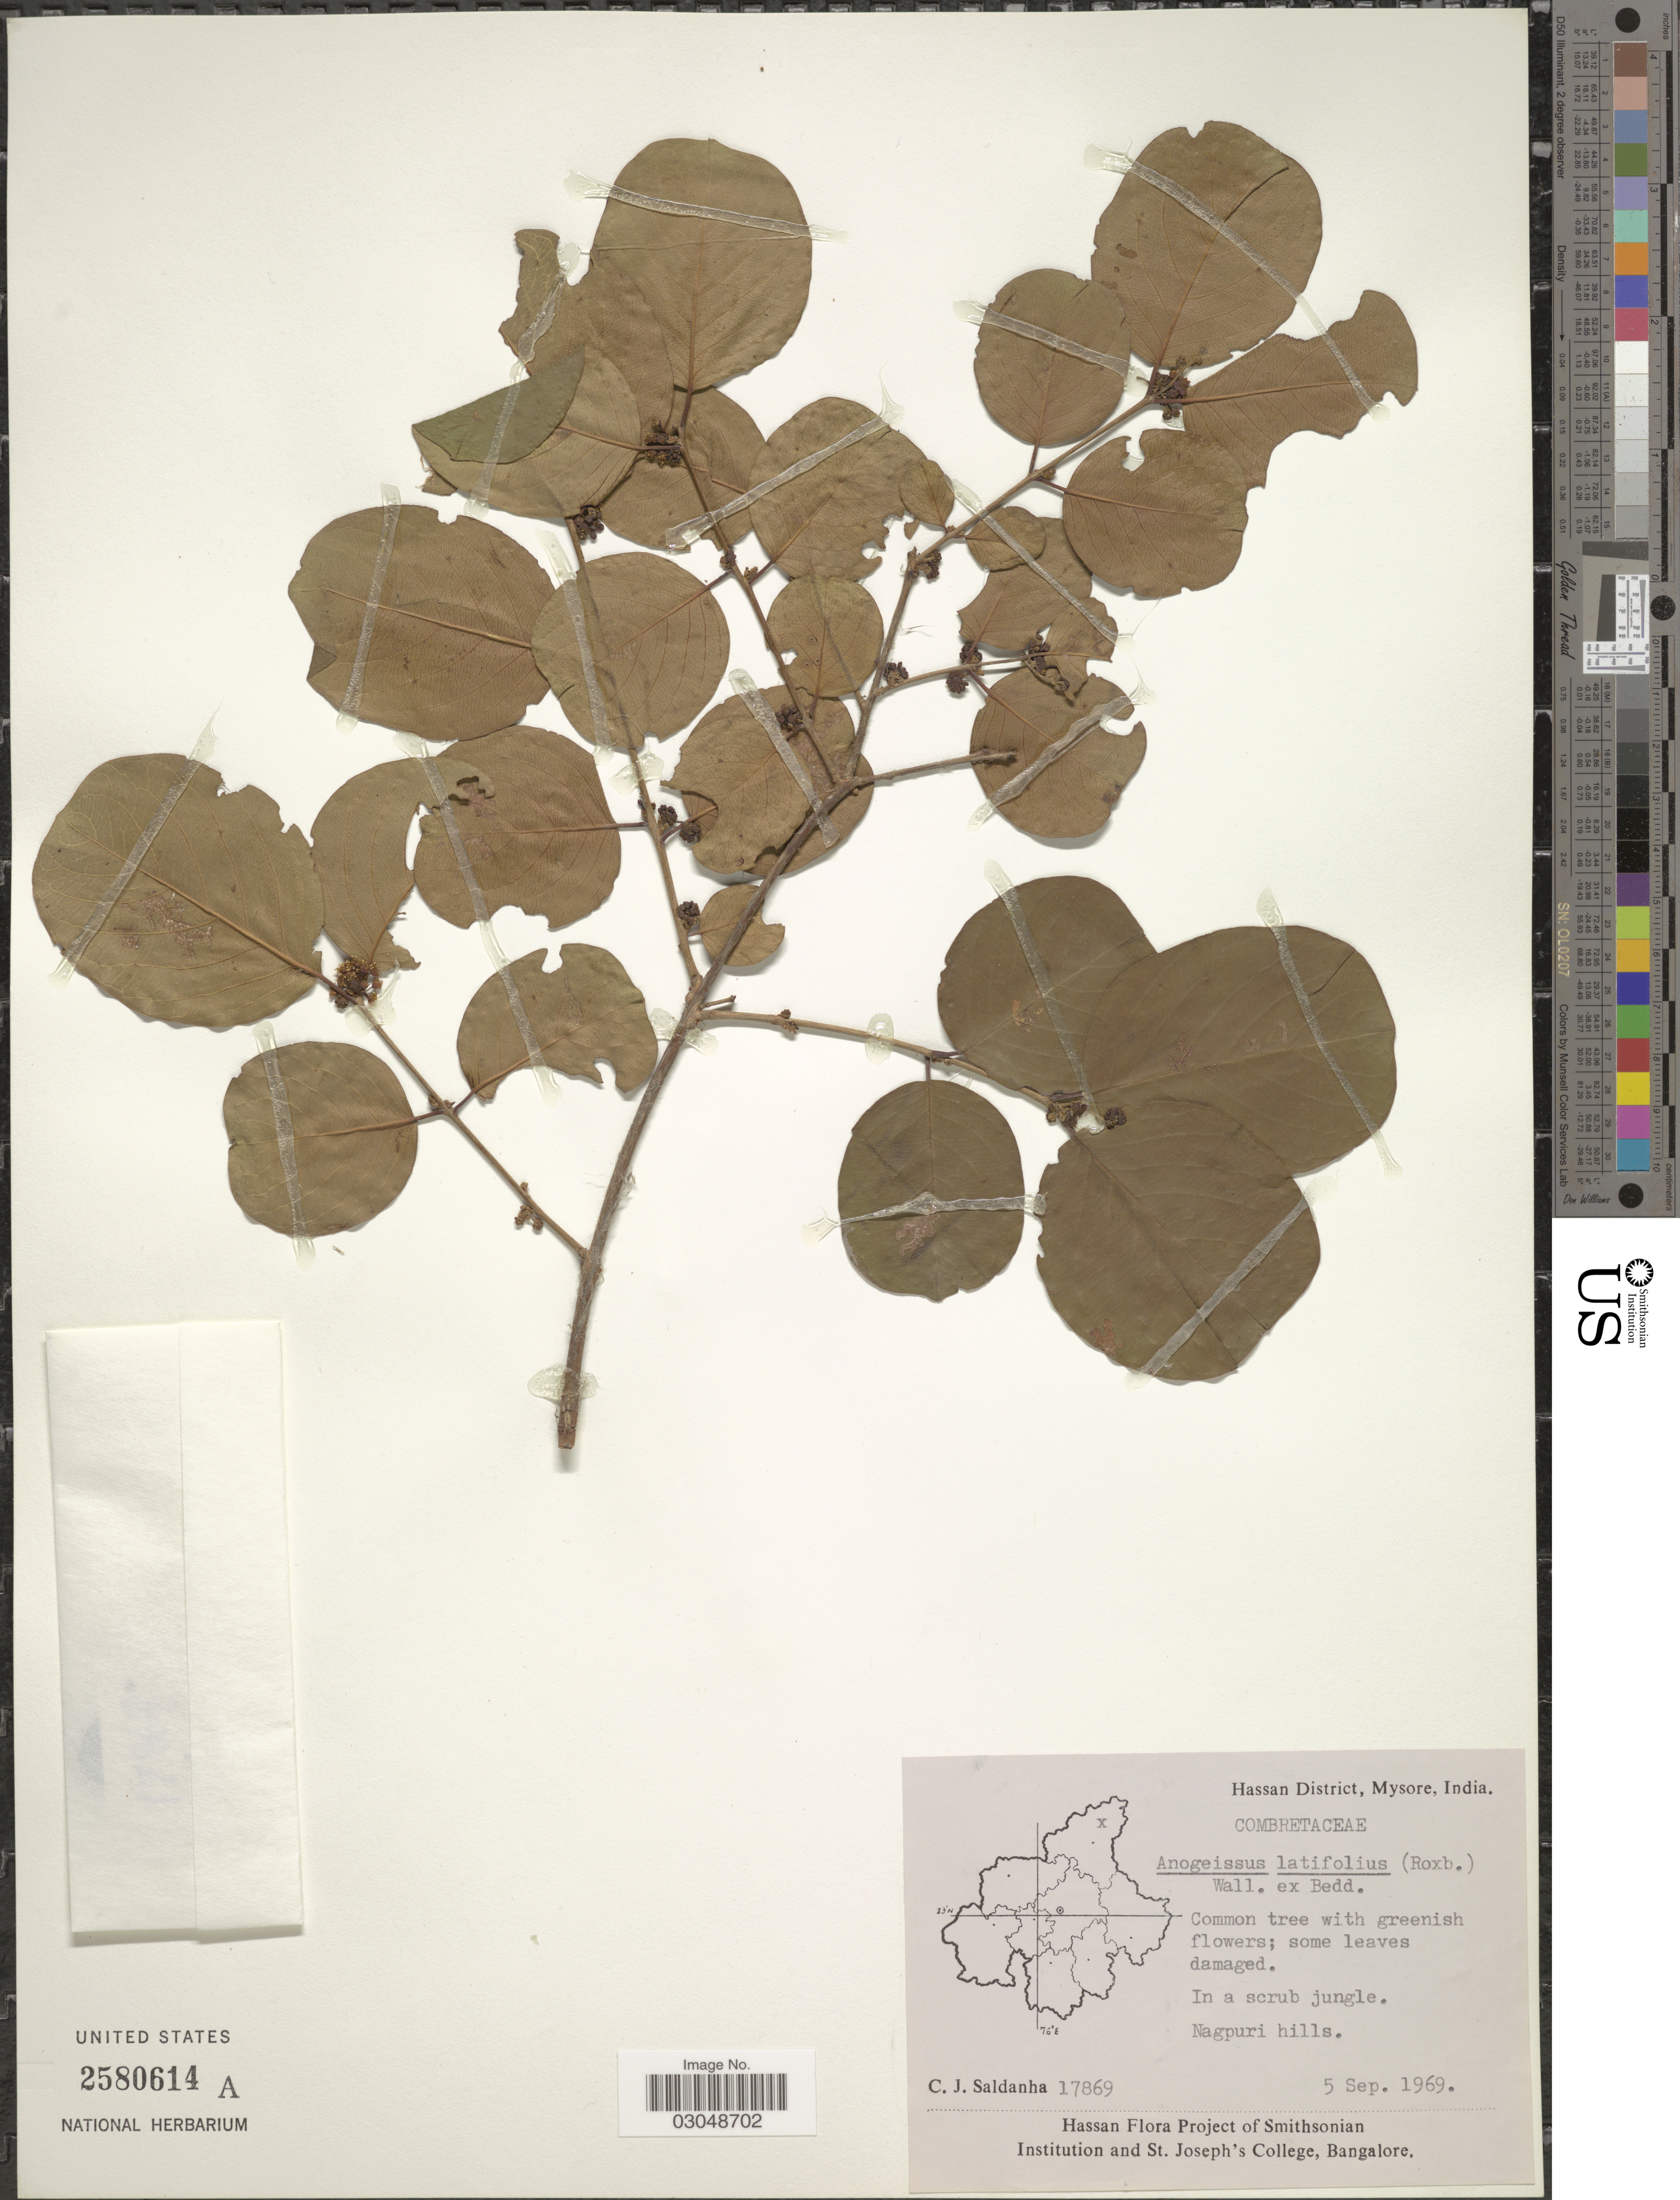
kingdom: Plantae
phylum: Tracheophyta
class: Magnoliopsida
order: Myrtales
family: Combretaceae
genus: Anogeissus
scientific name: Anogeissus latifolia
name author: (Roxb. ex DC.) Wall. ex Guill. & Perr.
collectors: C. J. Saldanha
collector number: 17869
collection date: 1969-09-05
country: India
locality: Hassan District, Mysore. Nagpuri hills.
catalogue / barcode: US 2580614A